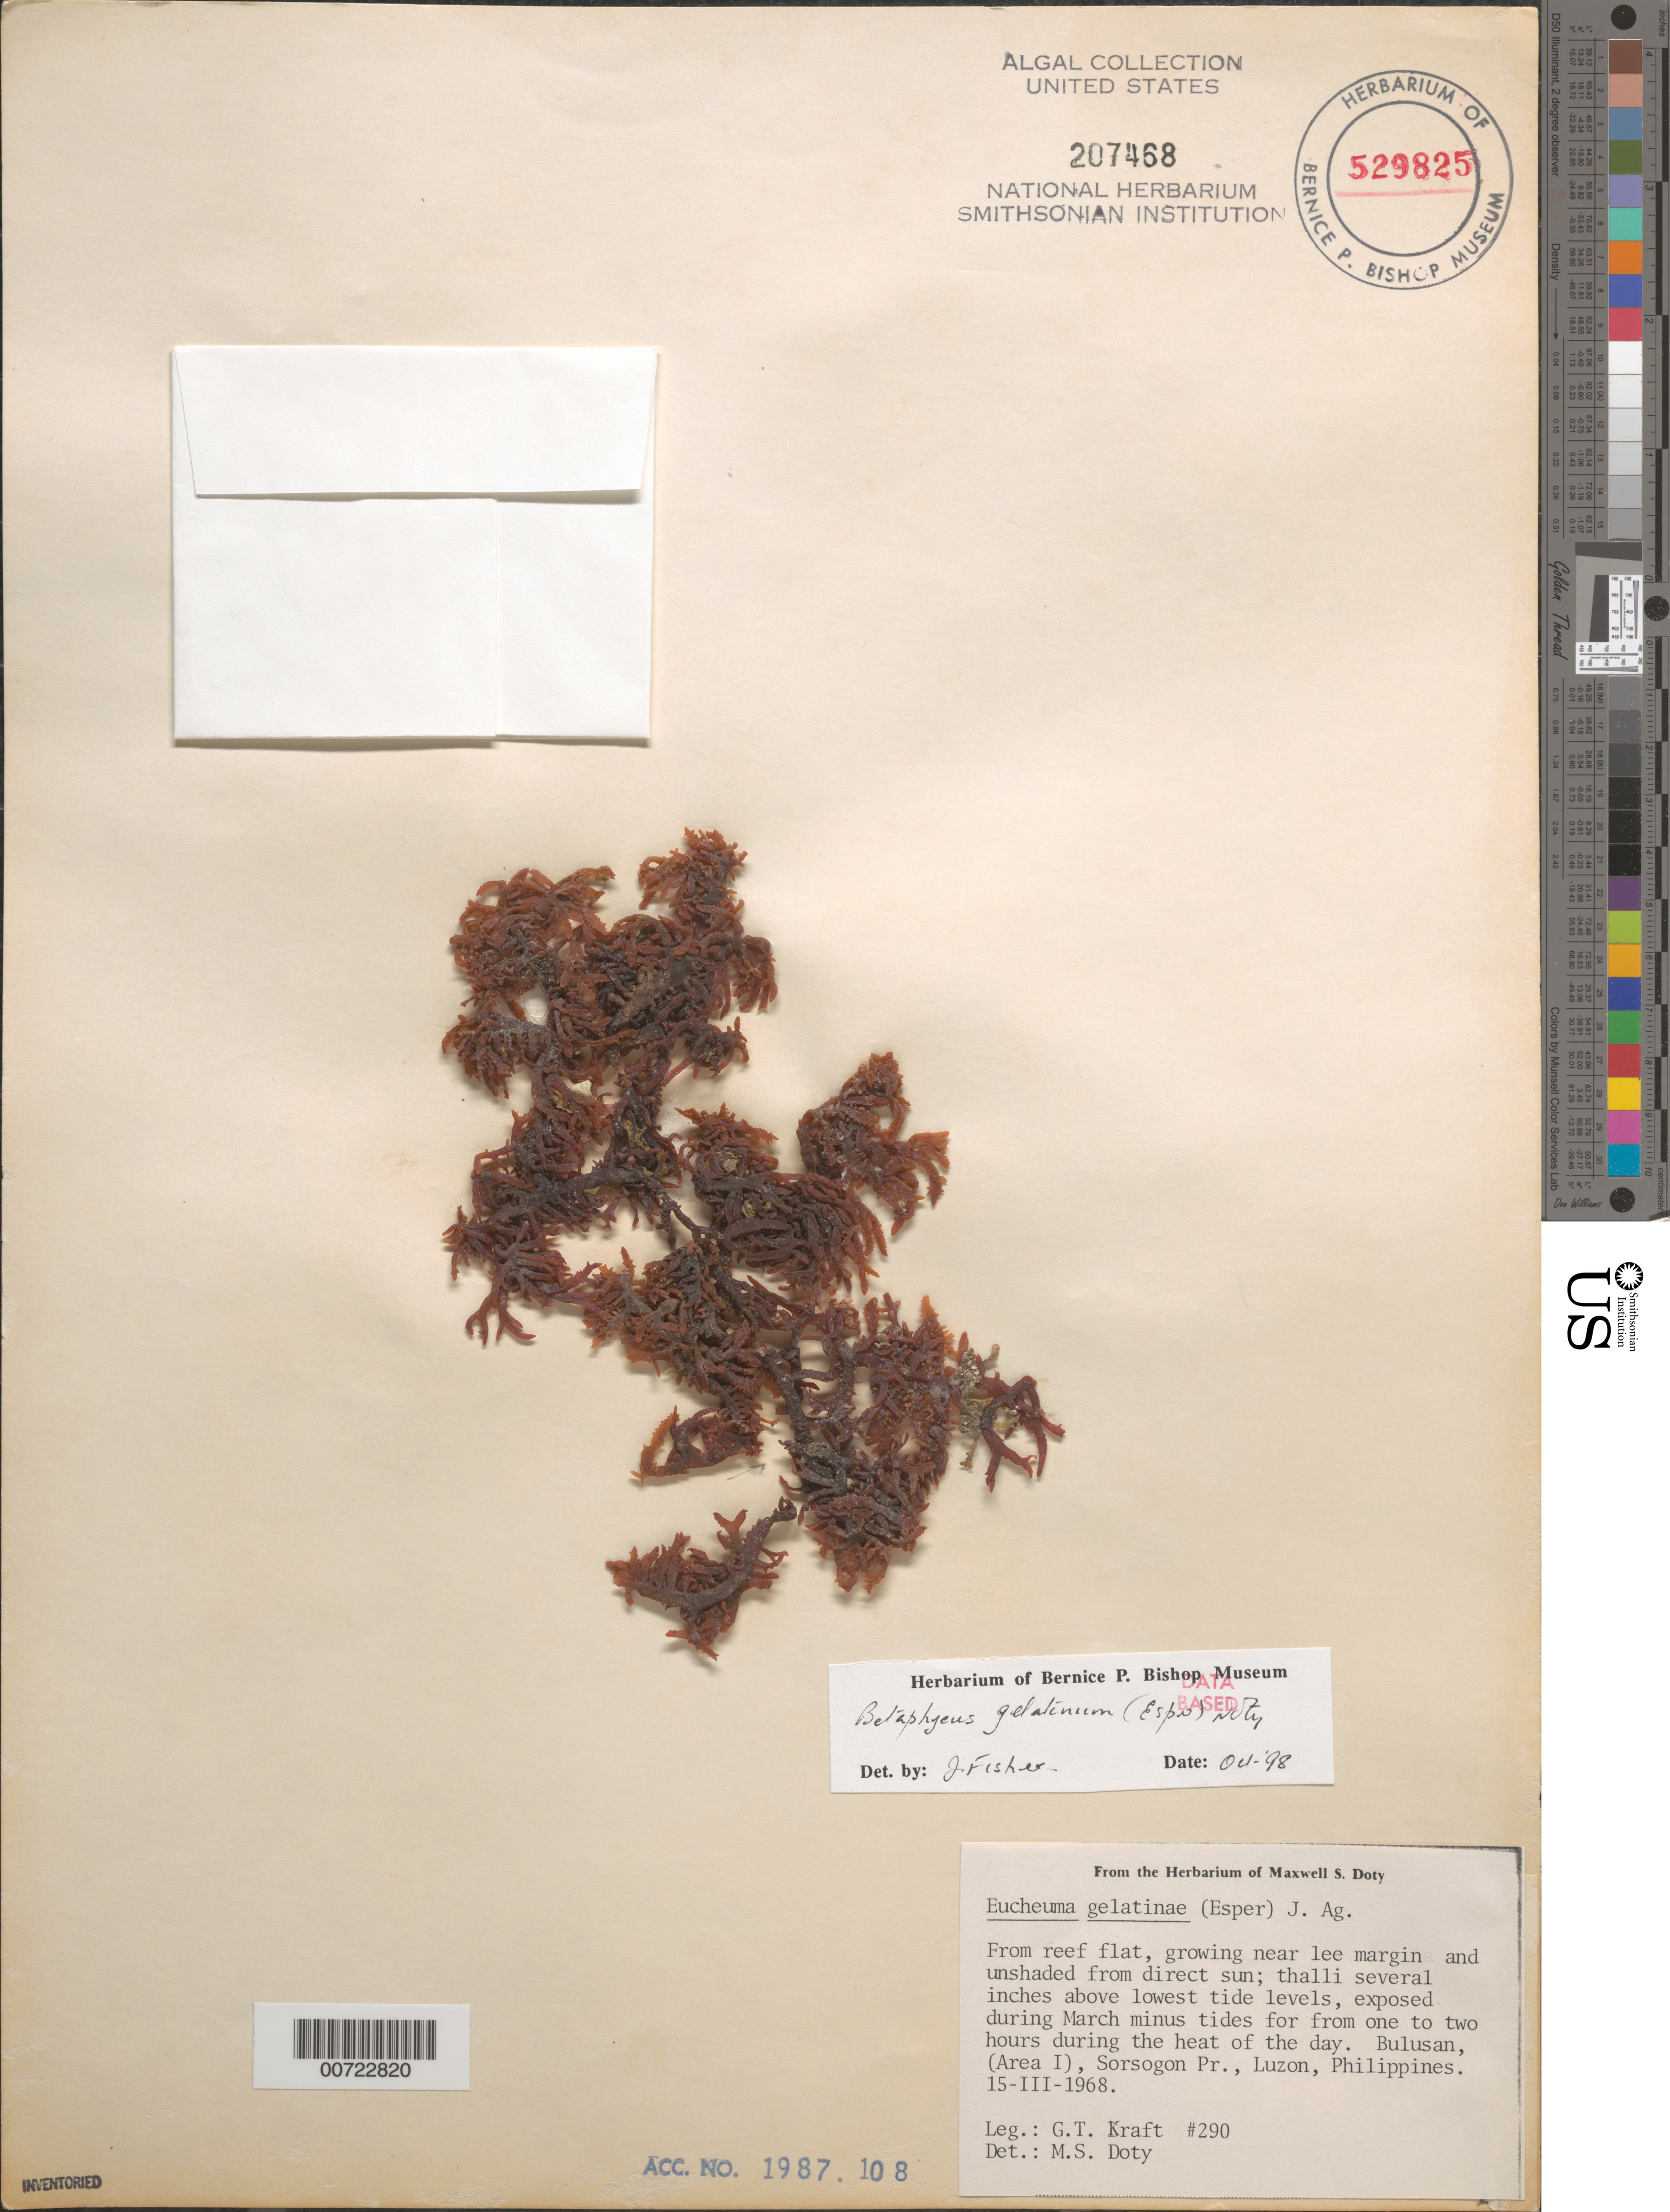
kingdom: Plantae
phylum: Rhodophyta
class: Florideophyceae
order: Gigartinales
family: Solieriaceae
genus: Betaphycus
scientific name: Betaphycus gelatinus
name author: (Esper) Doty ex P.C. Silva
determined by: Fisher, Jack R.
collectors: G. T. Kraft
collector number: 290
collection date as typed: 15 Mar 1968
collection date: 1968-03-15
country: Philippines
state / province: Bicol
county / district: Sorsogon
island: Luzon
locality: Bulusan, Area I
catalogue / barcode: US 207468